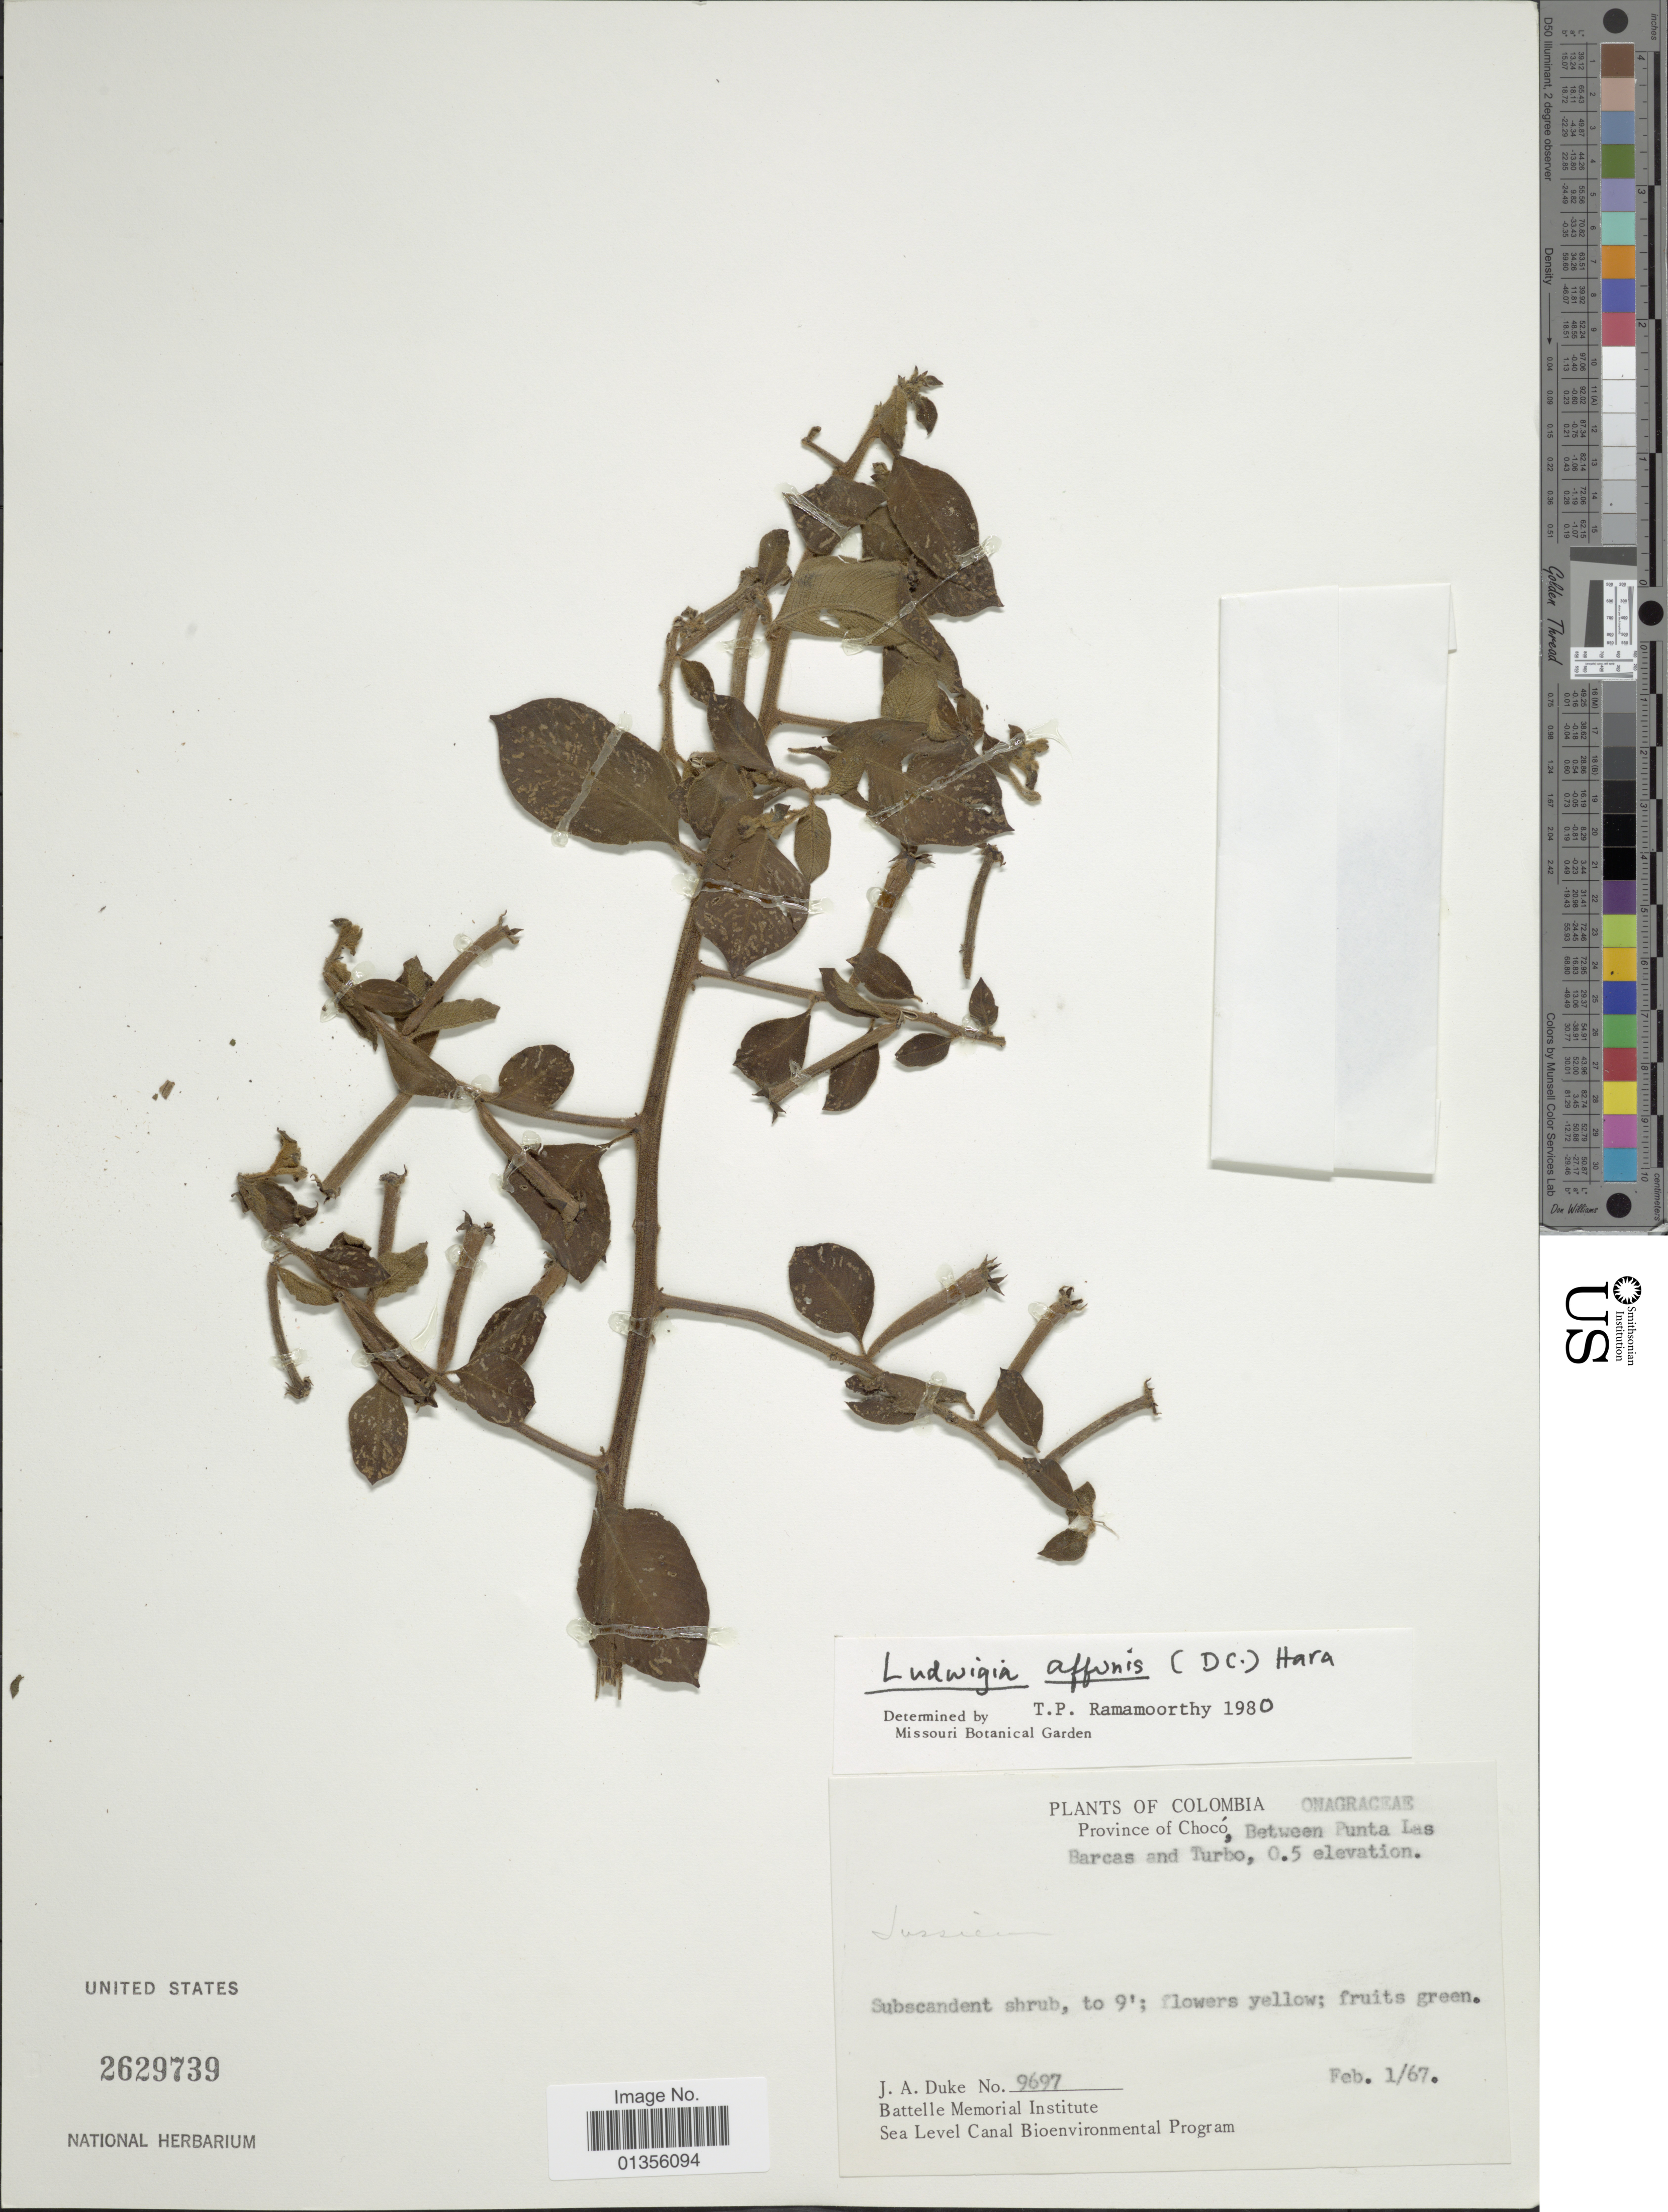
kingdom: Plantae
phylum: Tracheophyta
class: Magnoliopsida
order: Myrtales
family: Onagraceae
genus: Ludwigia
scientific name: Ludwigia affinis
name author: (DC.) H. Hara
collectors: J. A. Duke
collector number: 9697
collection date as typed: Transcribed d/m/y: 1/2/67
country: Colombia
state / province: Chocó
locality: Between Punta Las Barcas and Turbo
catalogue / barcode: US 2629739